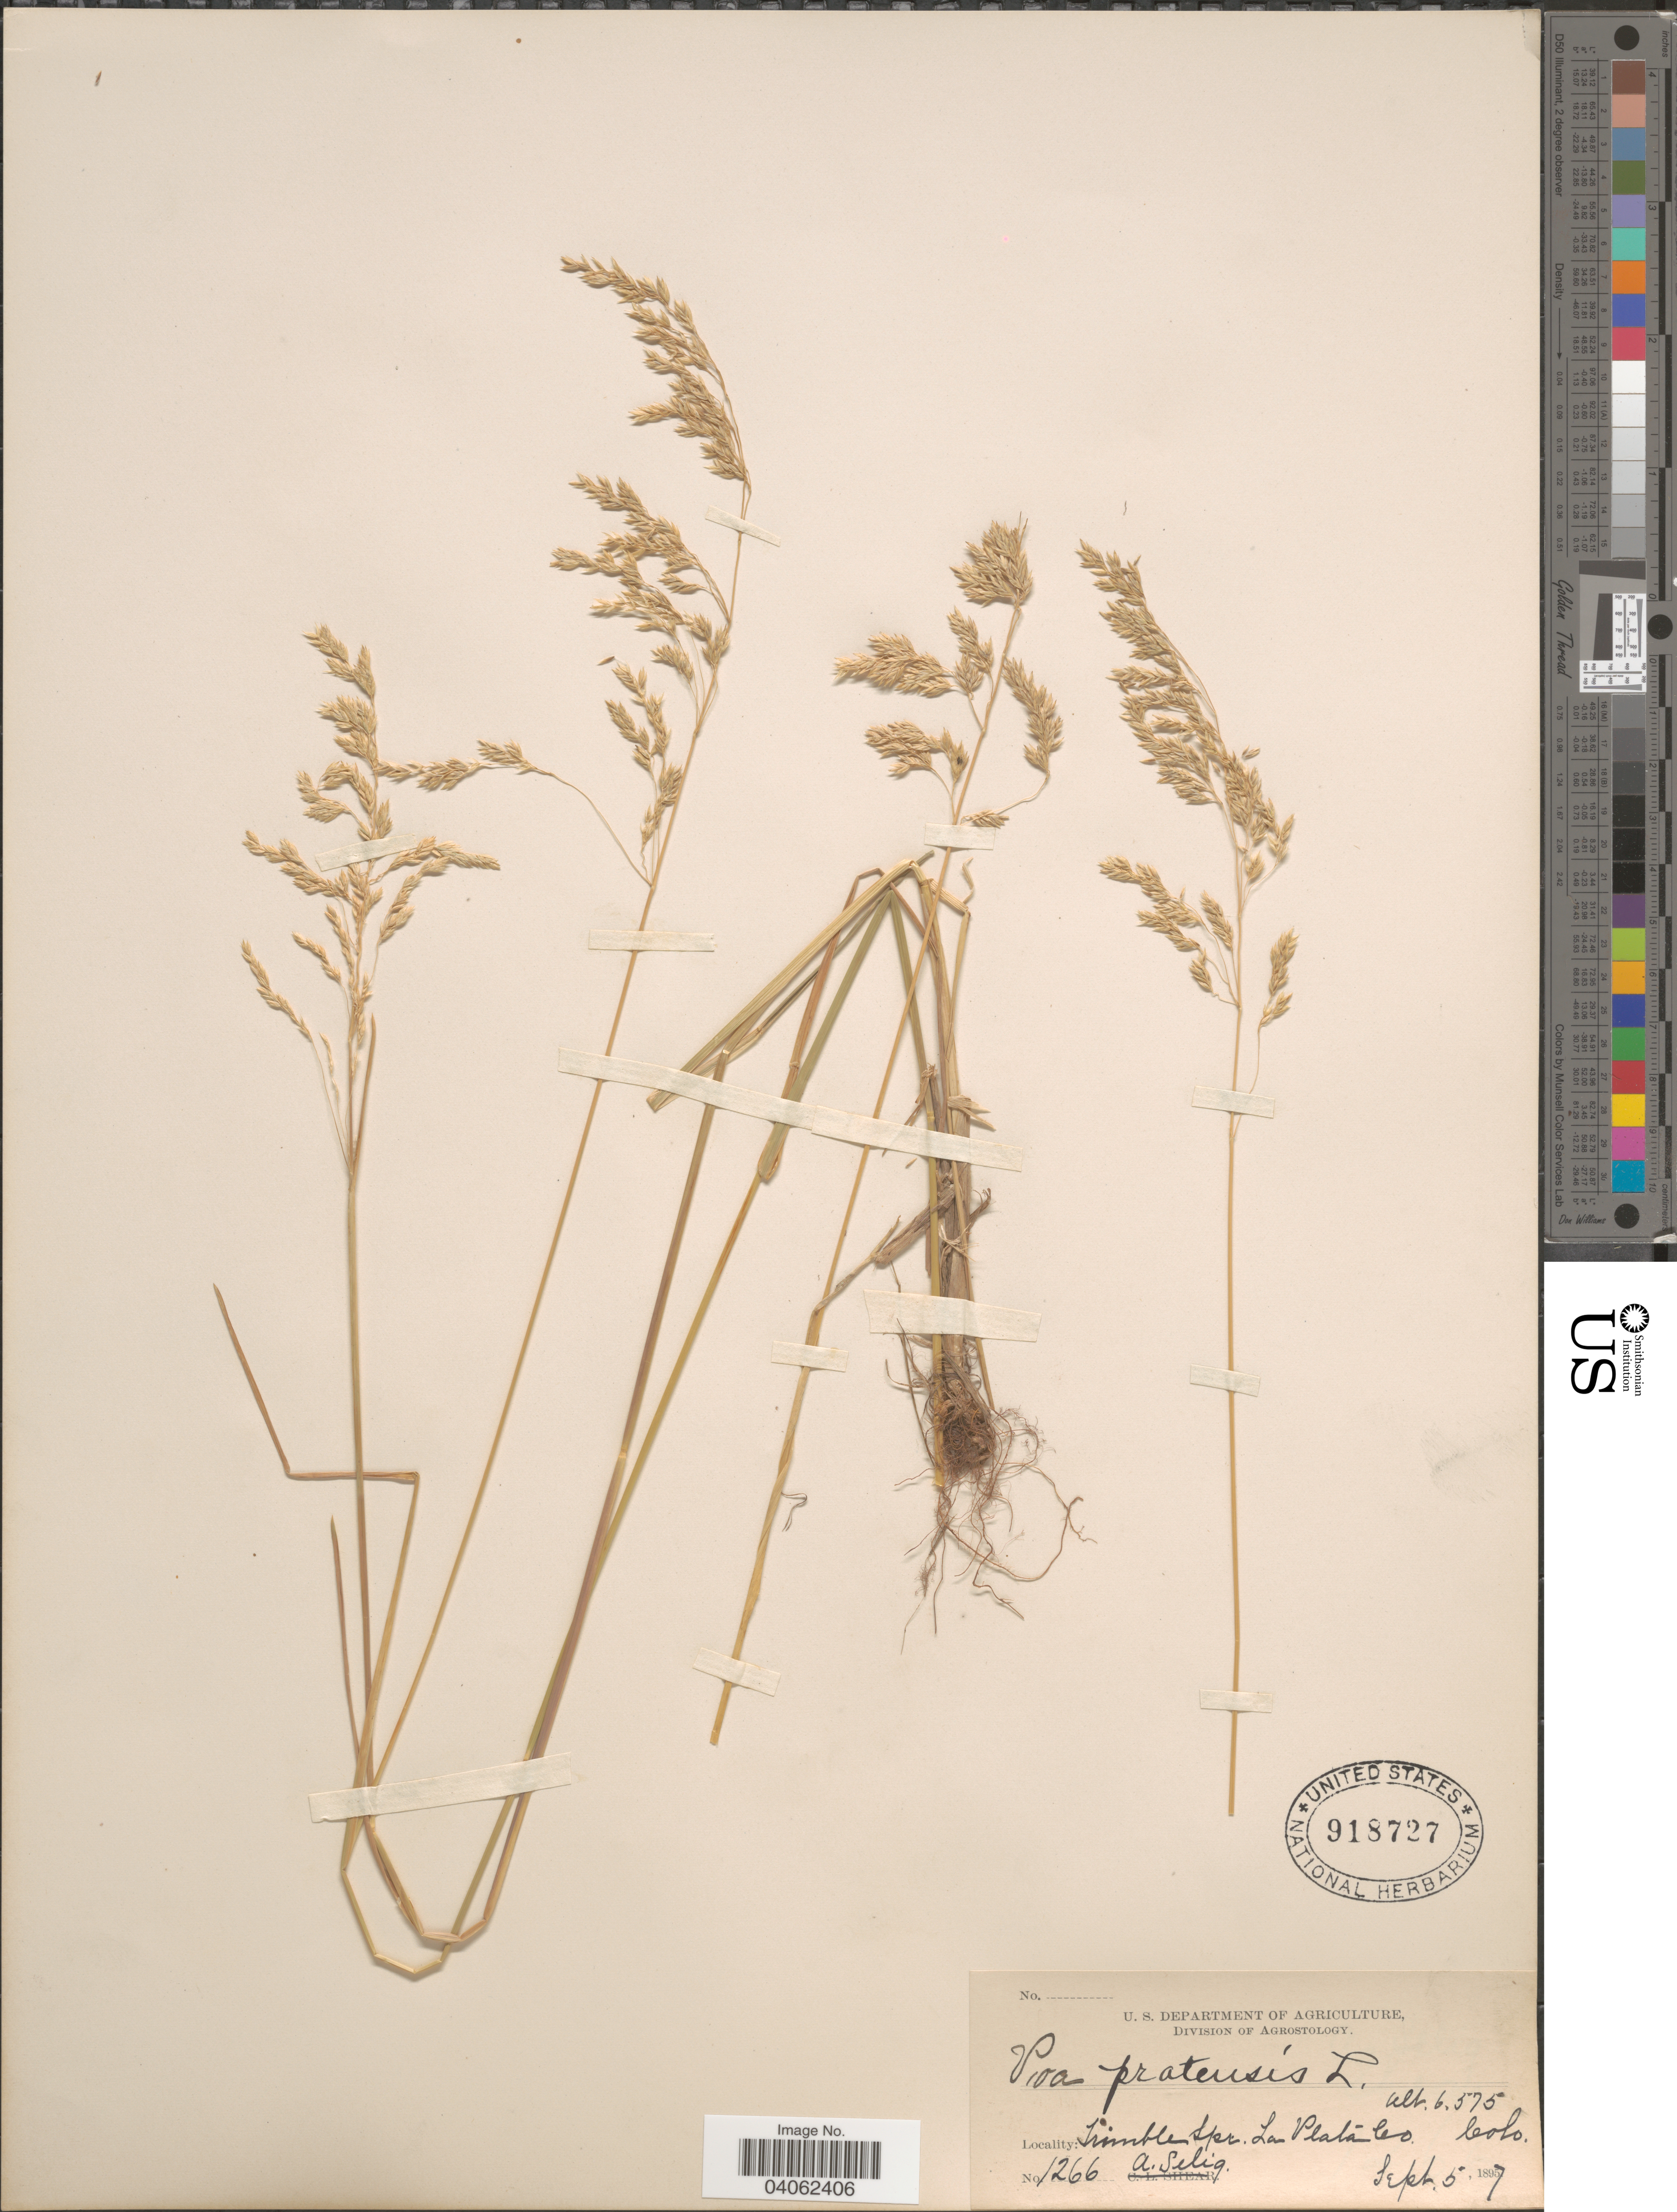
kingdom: Plantae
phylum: Tracheophyta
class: Liliopsida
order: Poales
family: Poaceae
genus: Poa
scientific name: Poa pratensis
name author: L.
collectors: A. Selig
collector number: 1266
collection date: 1897-09-05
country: United States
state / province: Colorado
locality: Trimble Spr. La Plata Co.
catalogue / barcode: US 918727